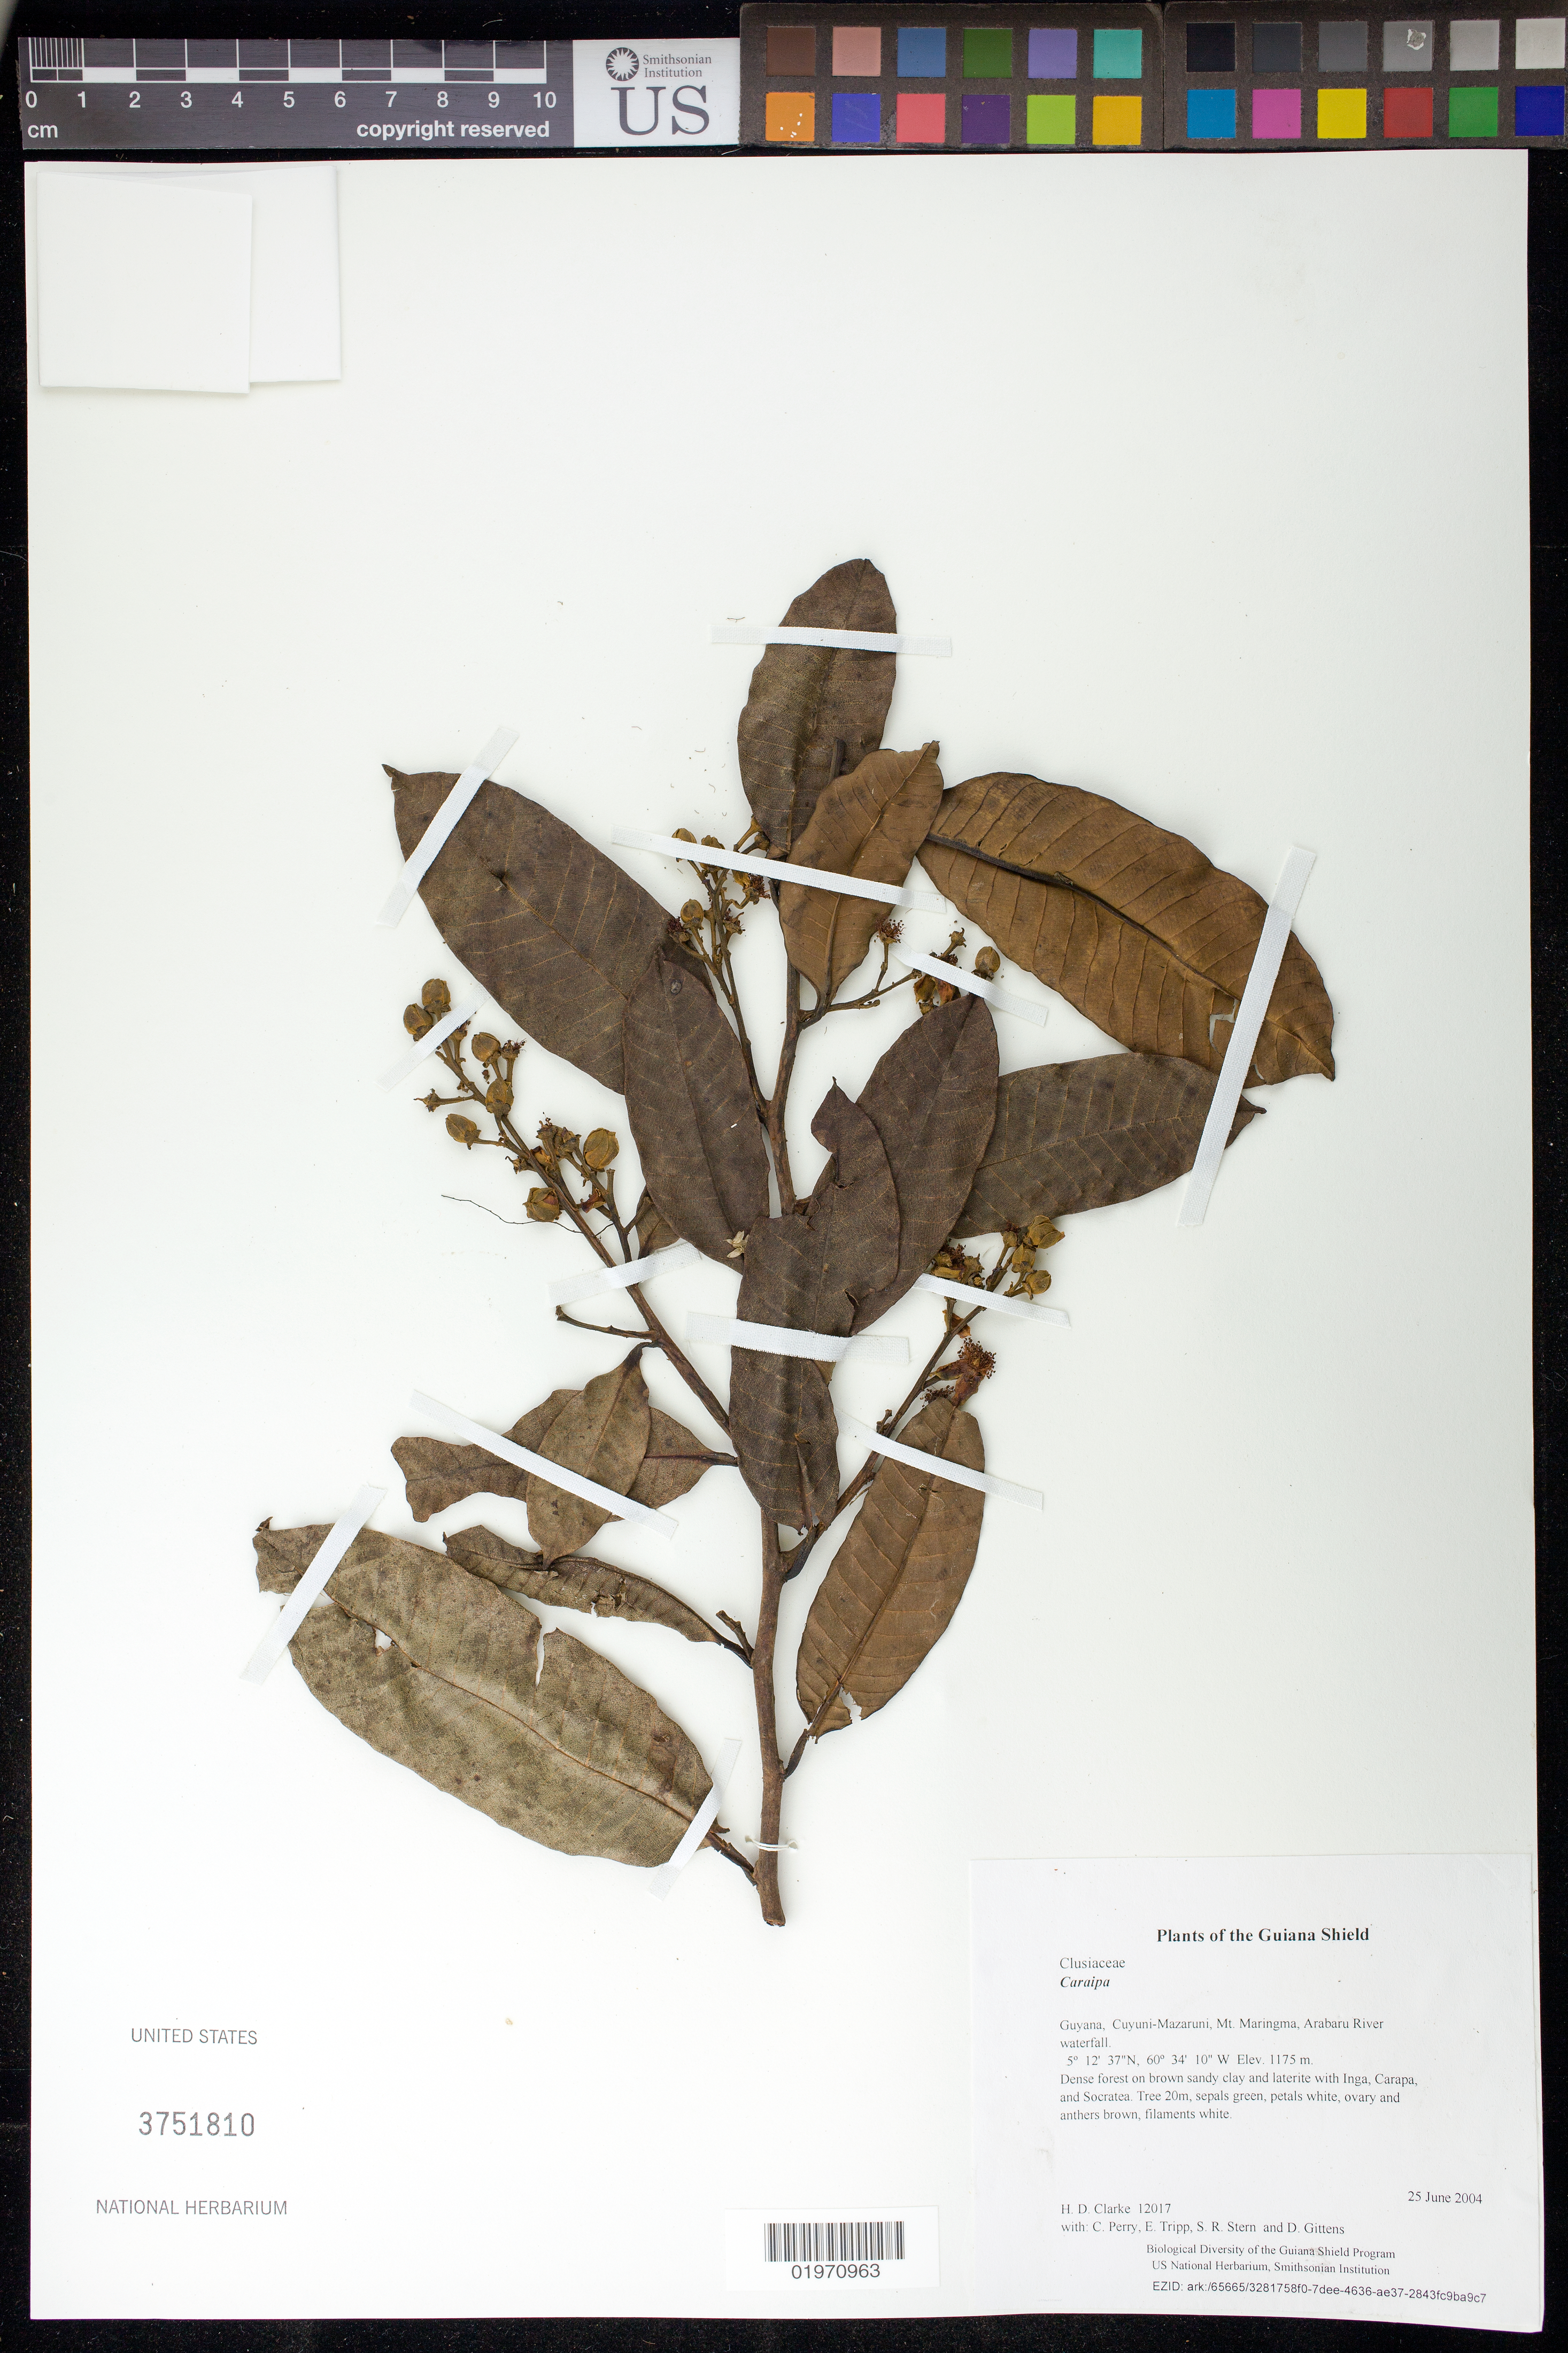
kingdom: Plantae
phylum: Tracheophyta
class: Magnoliopsida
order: Malpighiales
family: Calophyllaceae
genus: Caraipa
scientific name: Caraipa sp.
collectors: H. D. Clarke, C. Perry, E. Tripp, S. R. Stern & D. Gittens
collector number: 12017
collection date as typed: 25 June 2004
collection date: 2004-06-25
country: Guyana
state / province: Cuyuni-Mazaruni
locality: Mt. Maringma, Arabaru River waterfall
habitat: Dense forest on brown sandy clay and laterite with Inga, Carapa, and Socratea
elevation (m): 1175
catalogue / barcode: US 3751810